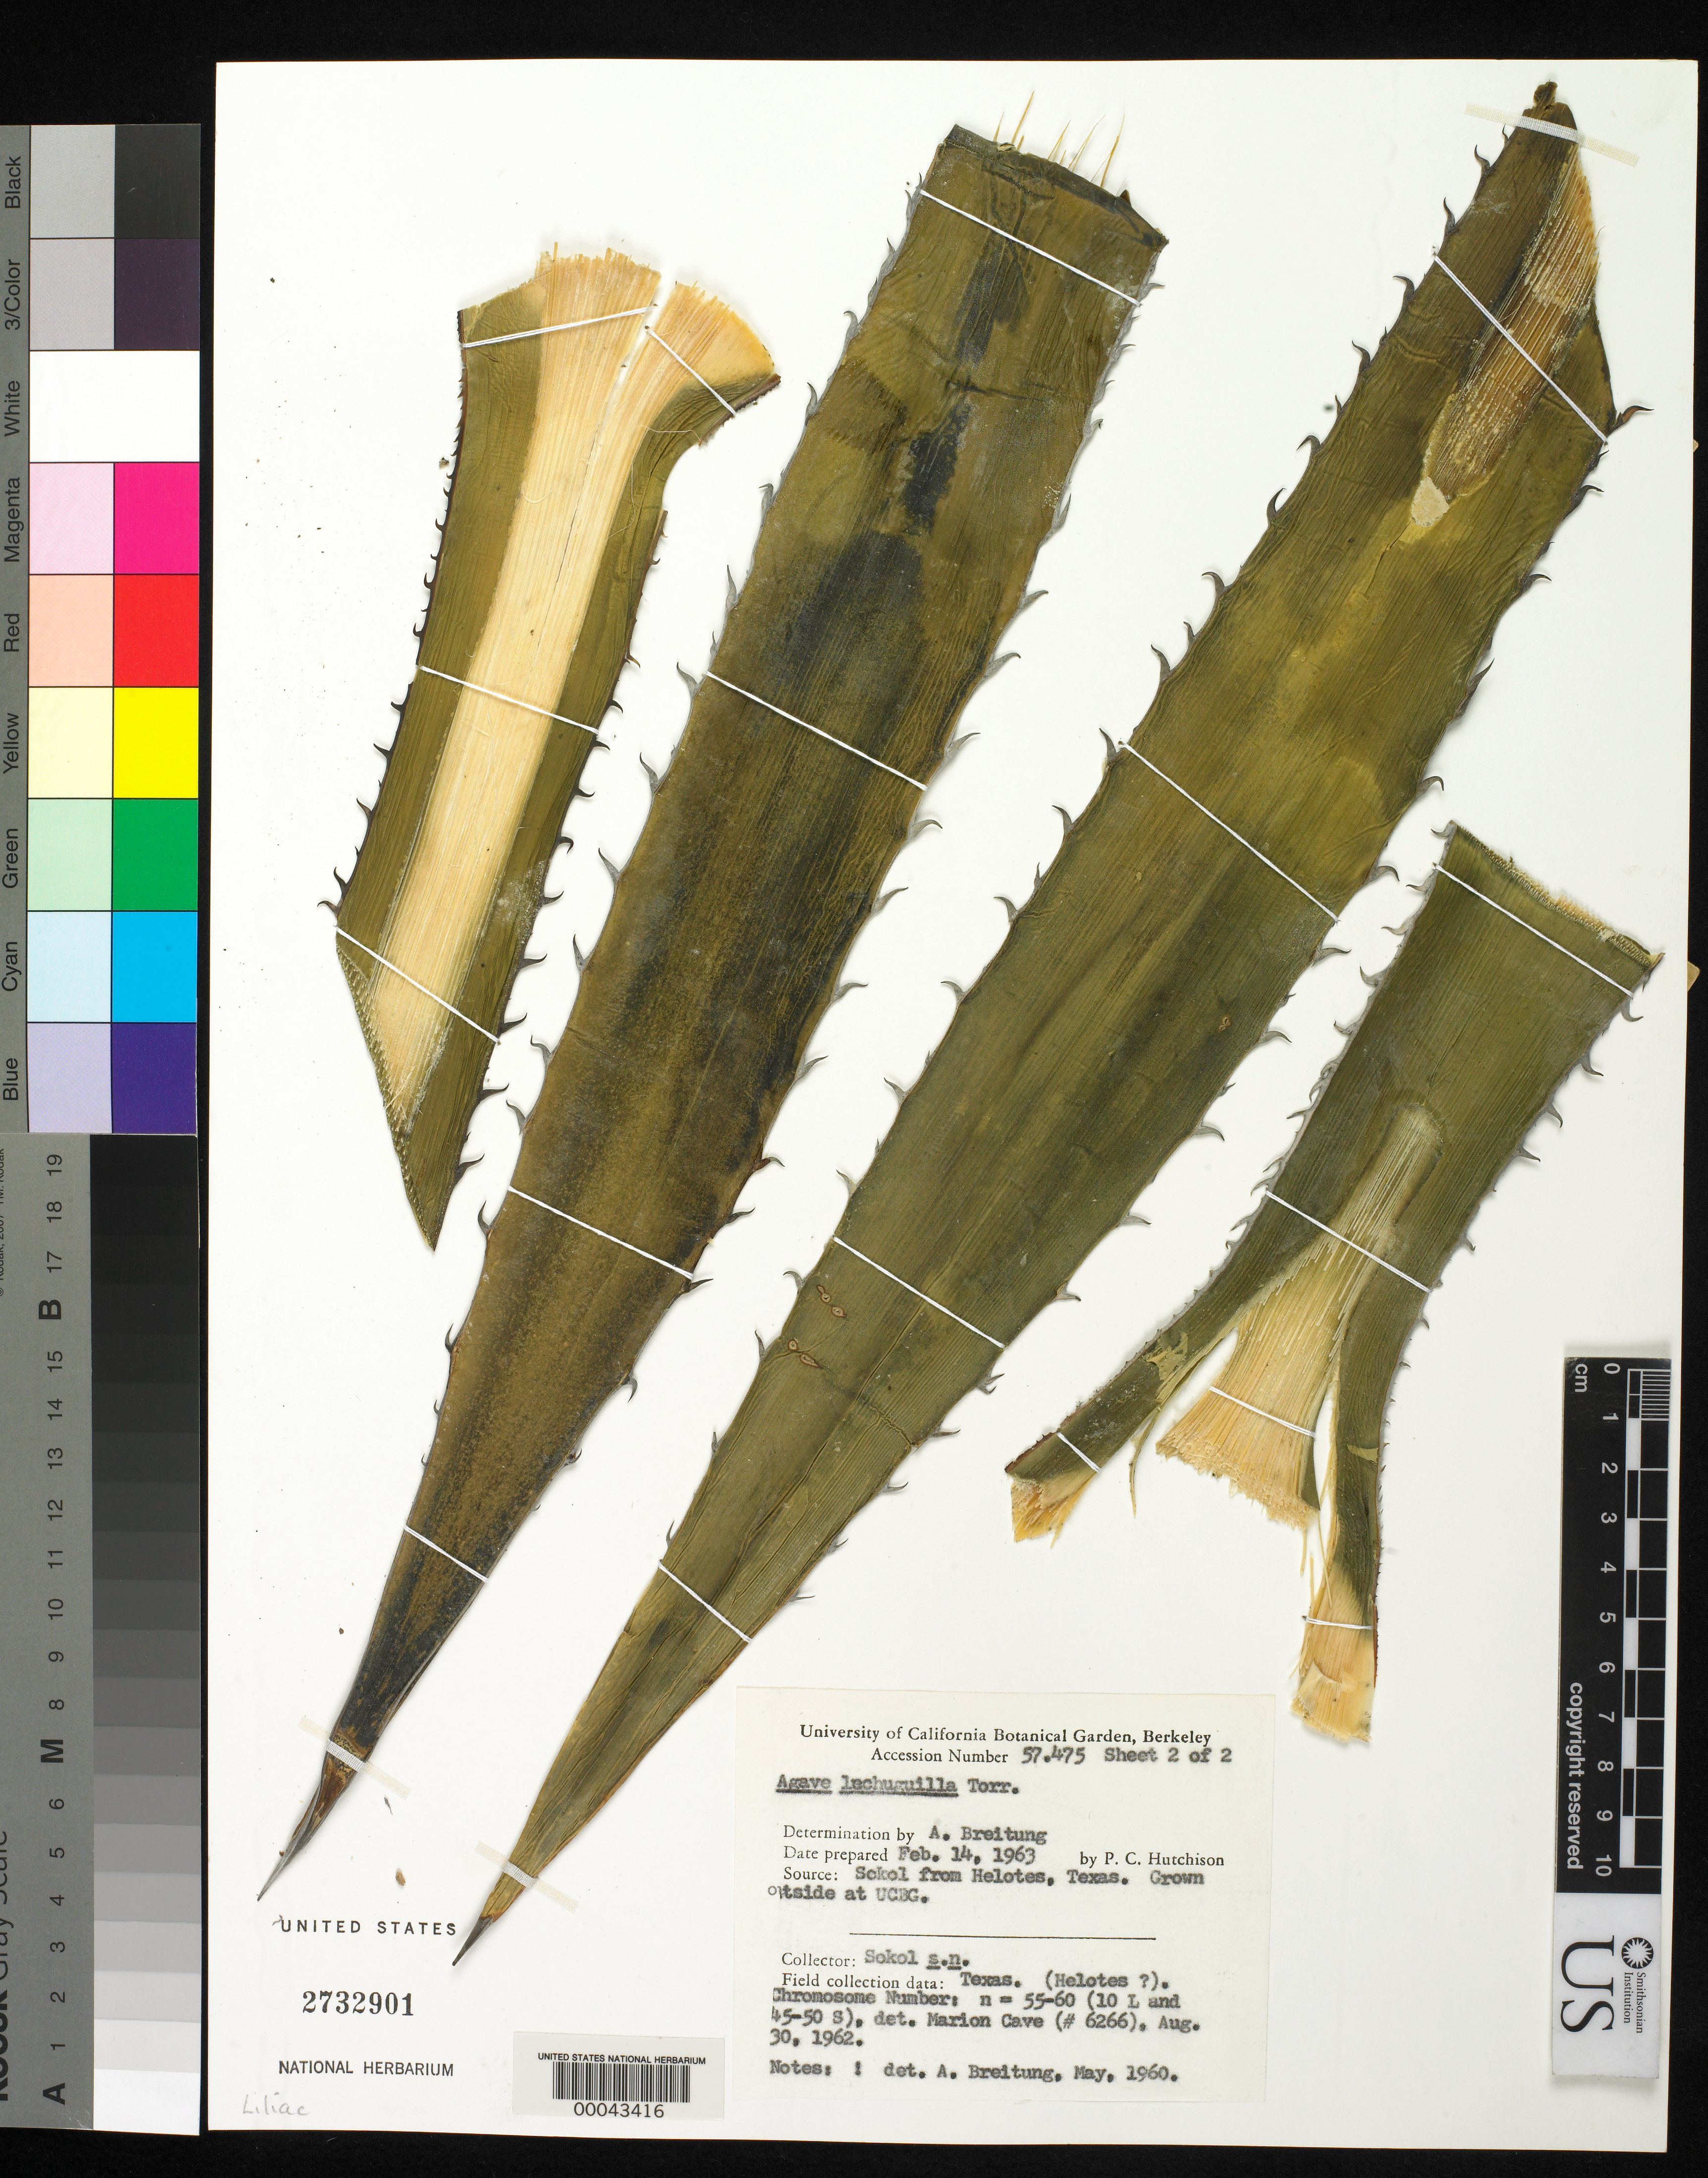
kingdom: Plantae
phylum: Tracheophyta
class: Liliopsida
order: Asparagales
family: Asparagaceae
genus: Agave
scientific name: Agave lechuguilla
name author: Torr.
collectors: -. Sokol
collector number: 57.475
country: United States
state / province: California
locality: Ucbg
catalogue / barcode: US 2732901